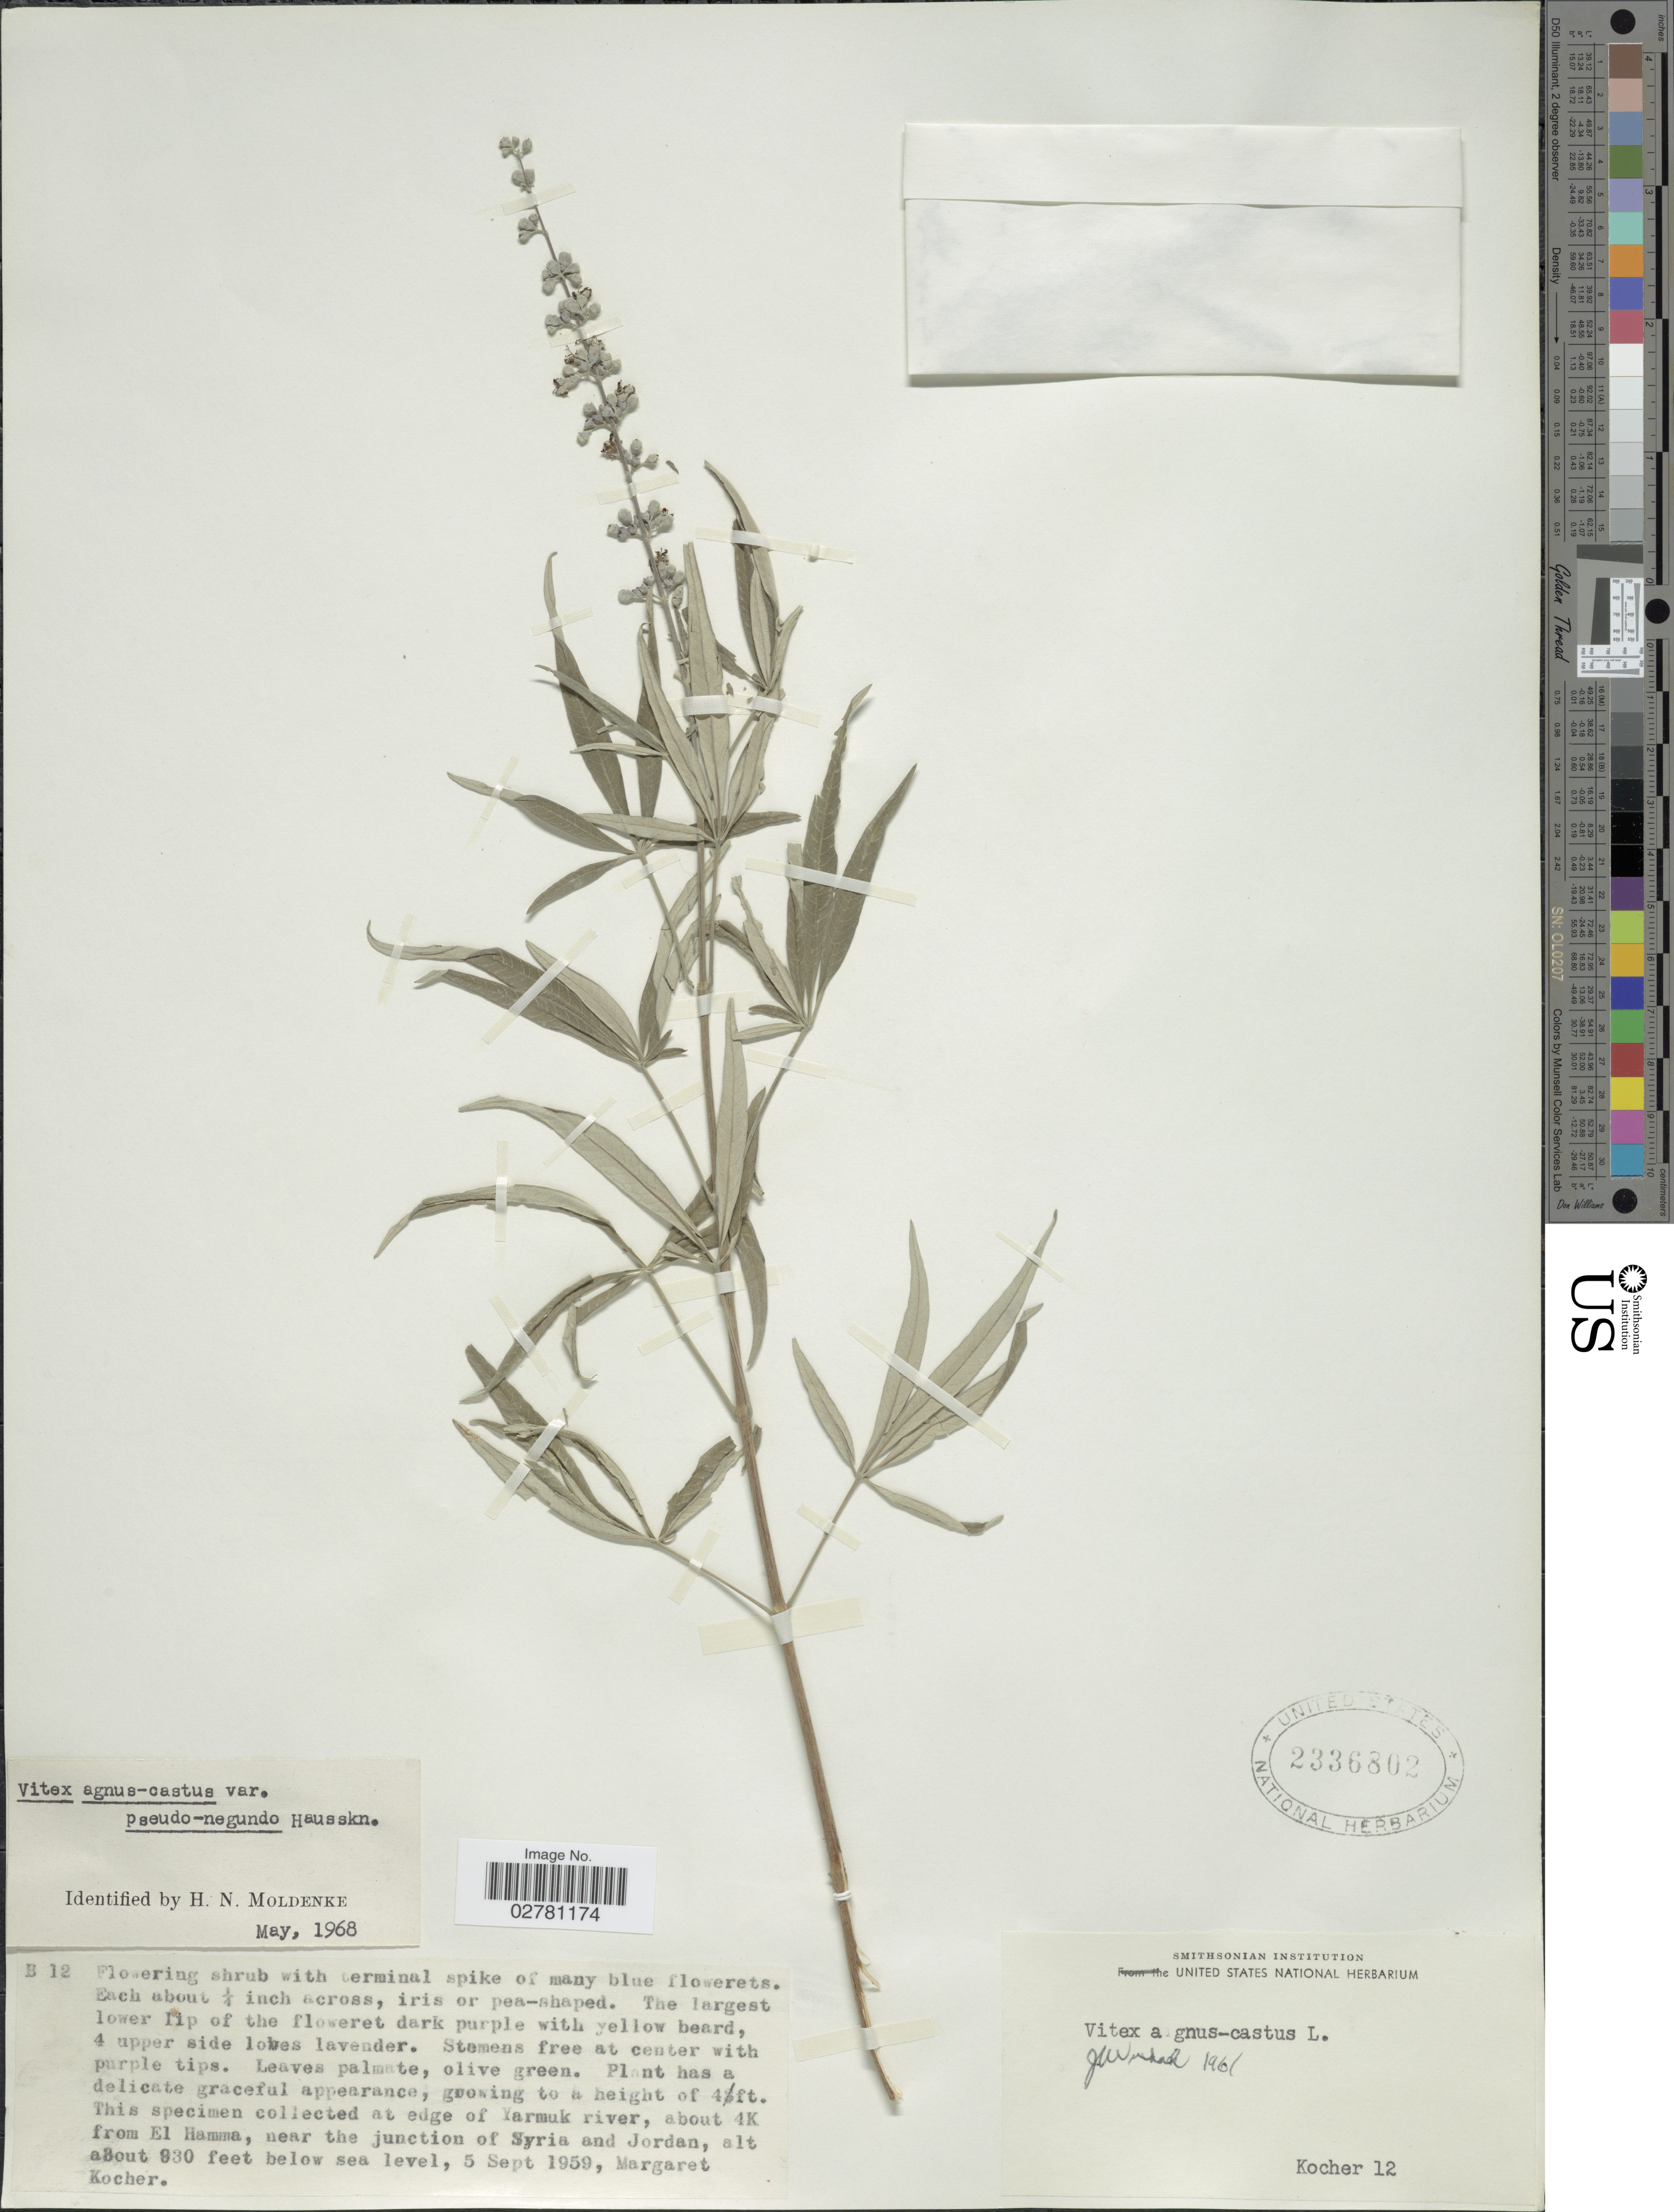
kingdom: Plantae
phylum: Tracheophyta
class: Magnoliopsida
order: Lamiales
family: Lamiaceae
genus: Vitex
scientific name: Vitex agnus-castus var. pseudonegundo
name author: Hausskn.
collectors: M. Kocher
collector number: B12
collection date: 1959-09-05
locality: At edge of Yarmuk river, about 4K from El Hamma, near the junction of Syria and Jordan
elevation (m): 283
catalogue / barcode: US 2336802